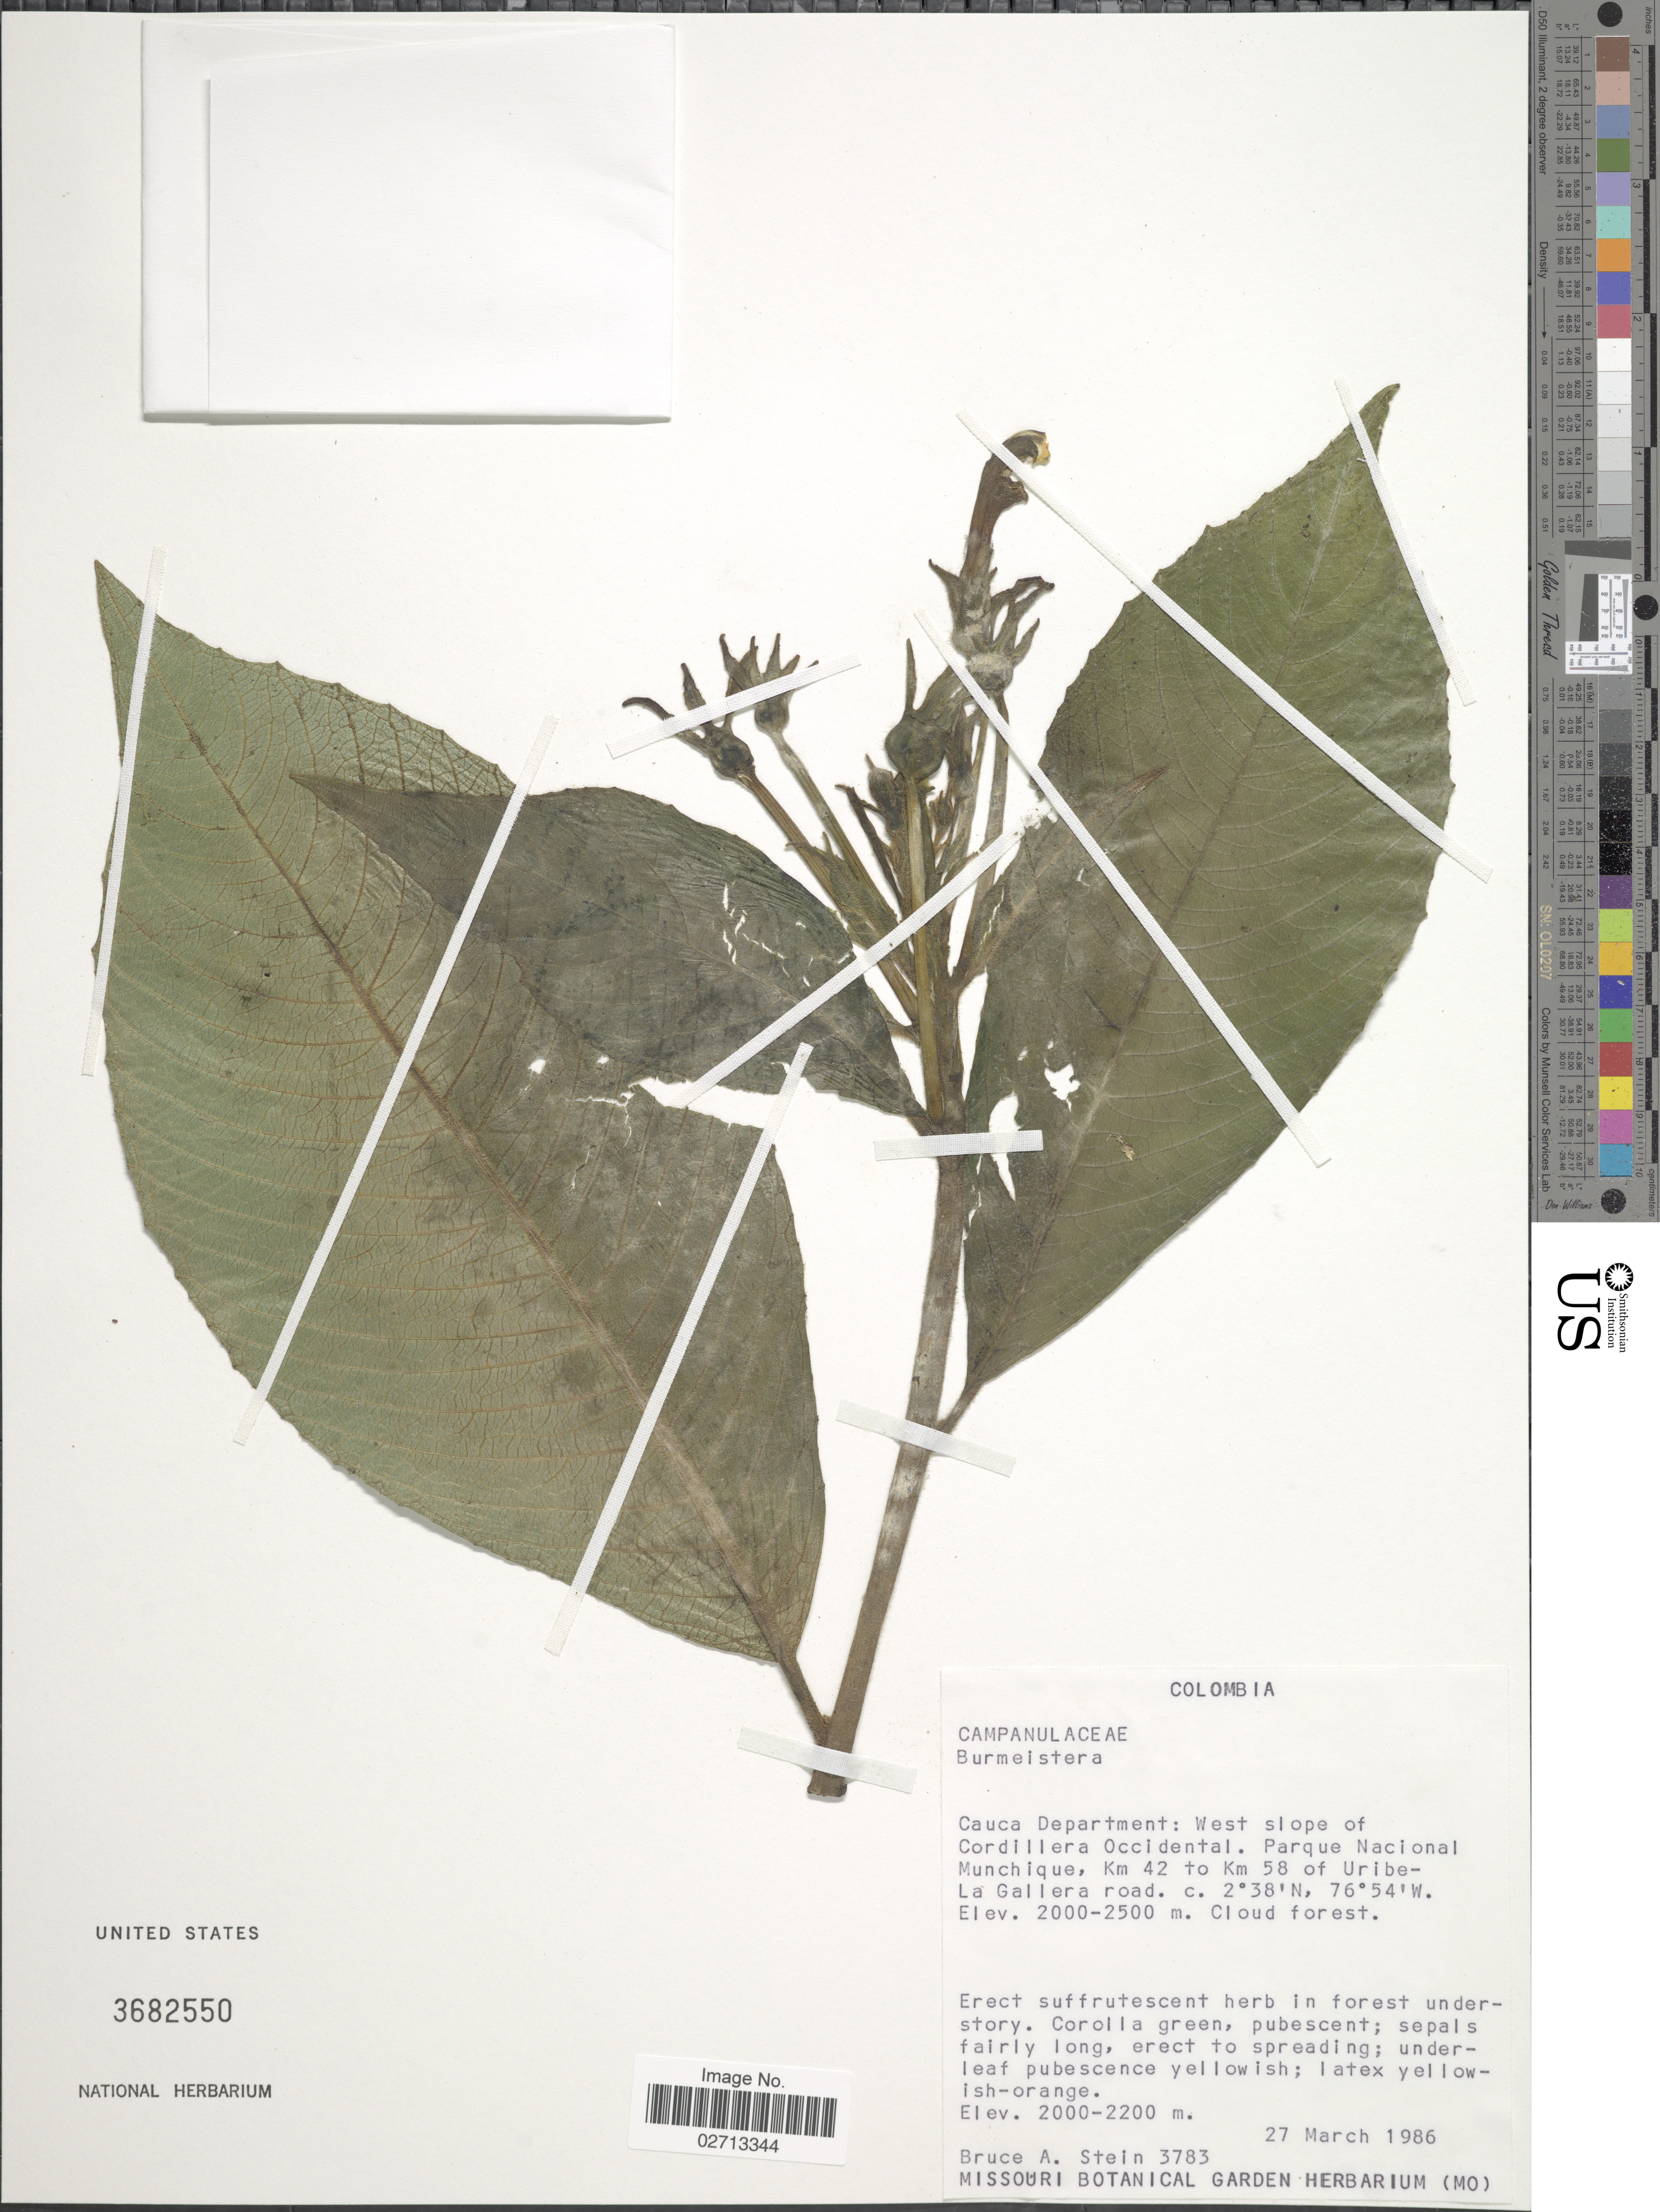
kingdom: Plantae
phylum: Tracheophyta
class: Magnoliopsida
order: Asterales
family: Campanulaceae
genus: Burmeistera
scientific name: Burmeistera sp.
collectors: B. A. Stein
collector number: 3783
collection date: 1986-03-27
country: Colombia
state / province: Cauca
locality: Cauca Department: West slope of Cordillera Occidental. Parque Nacional Munchique, Km 42 to Km 58 of Uribe-La Gallera road.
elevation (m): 2000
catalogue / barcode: US 3682550